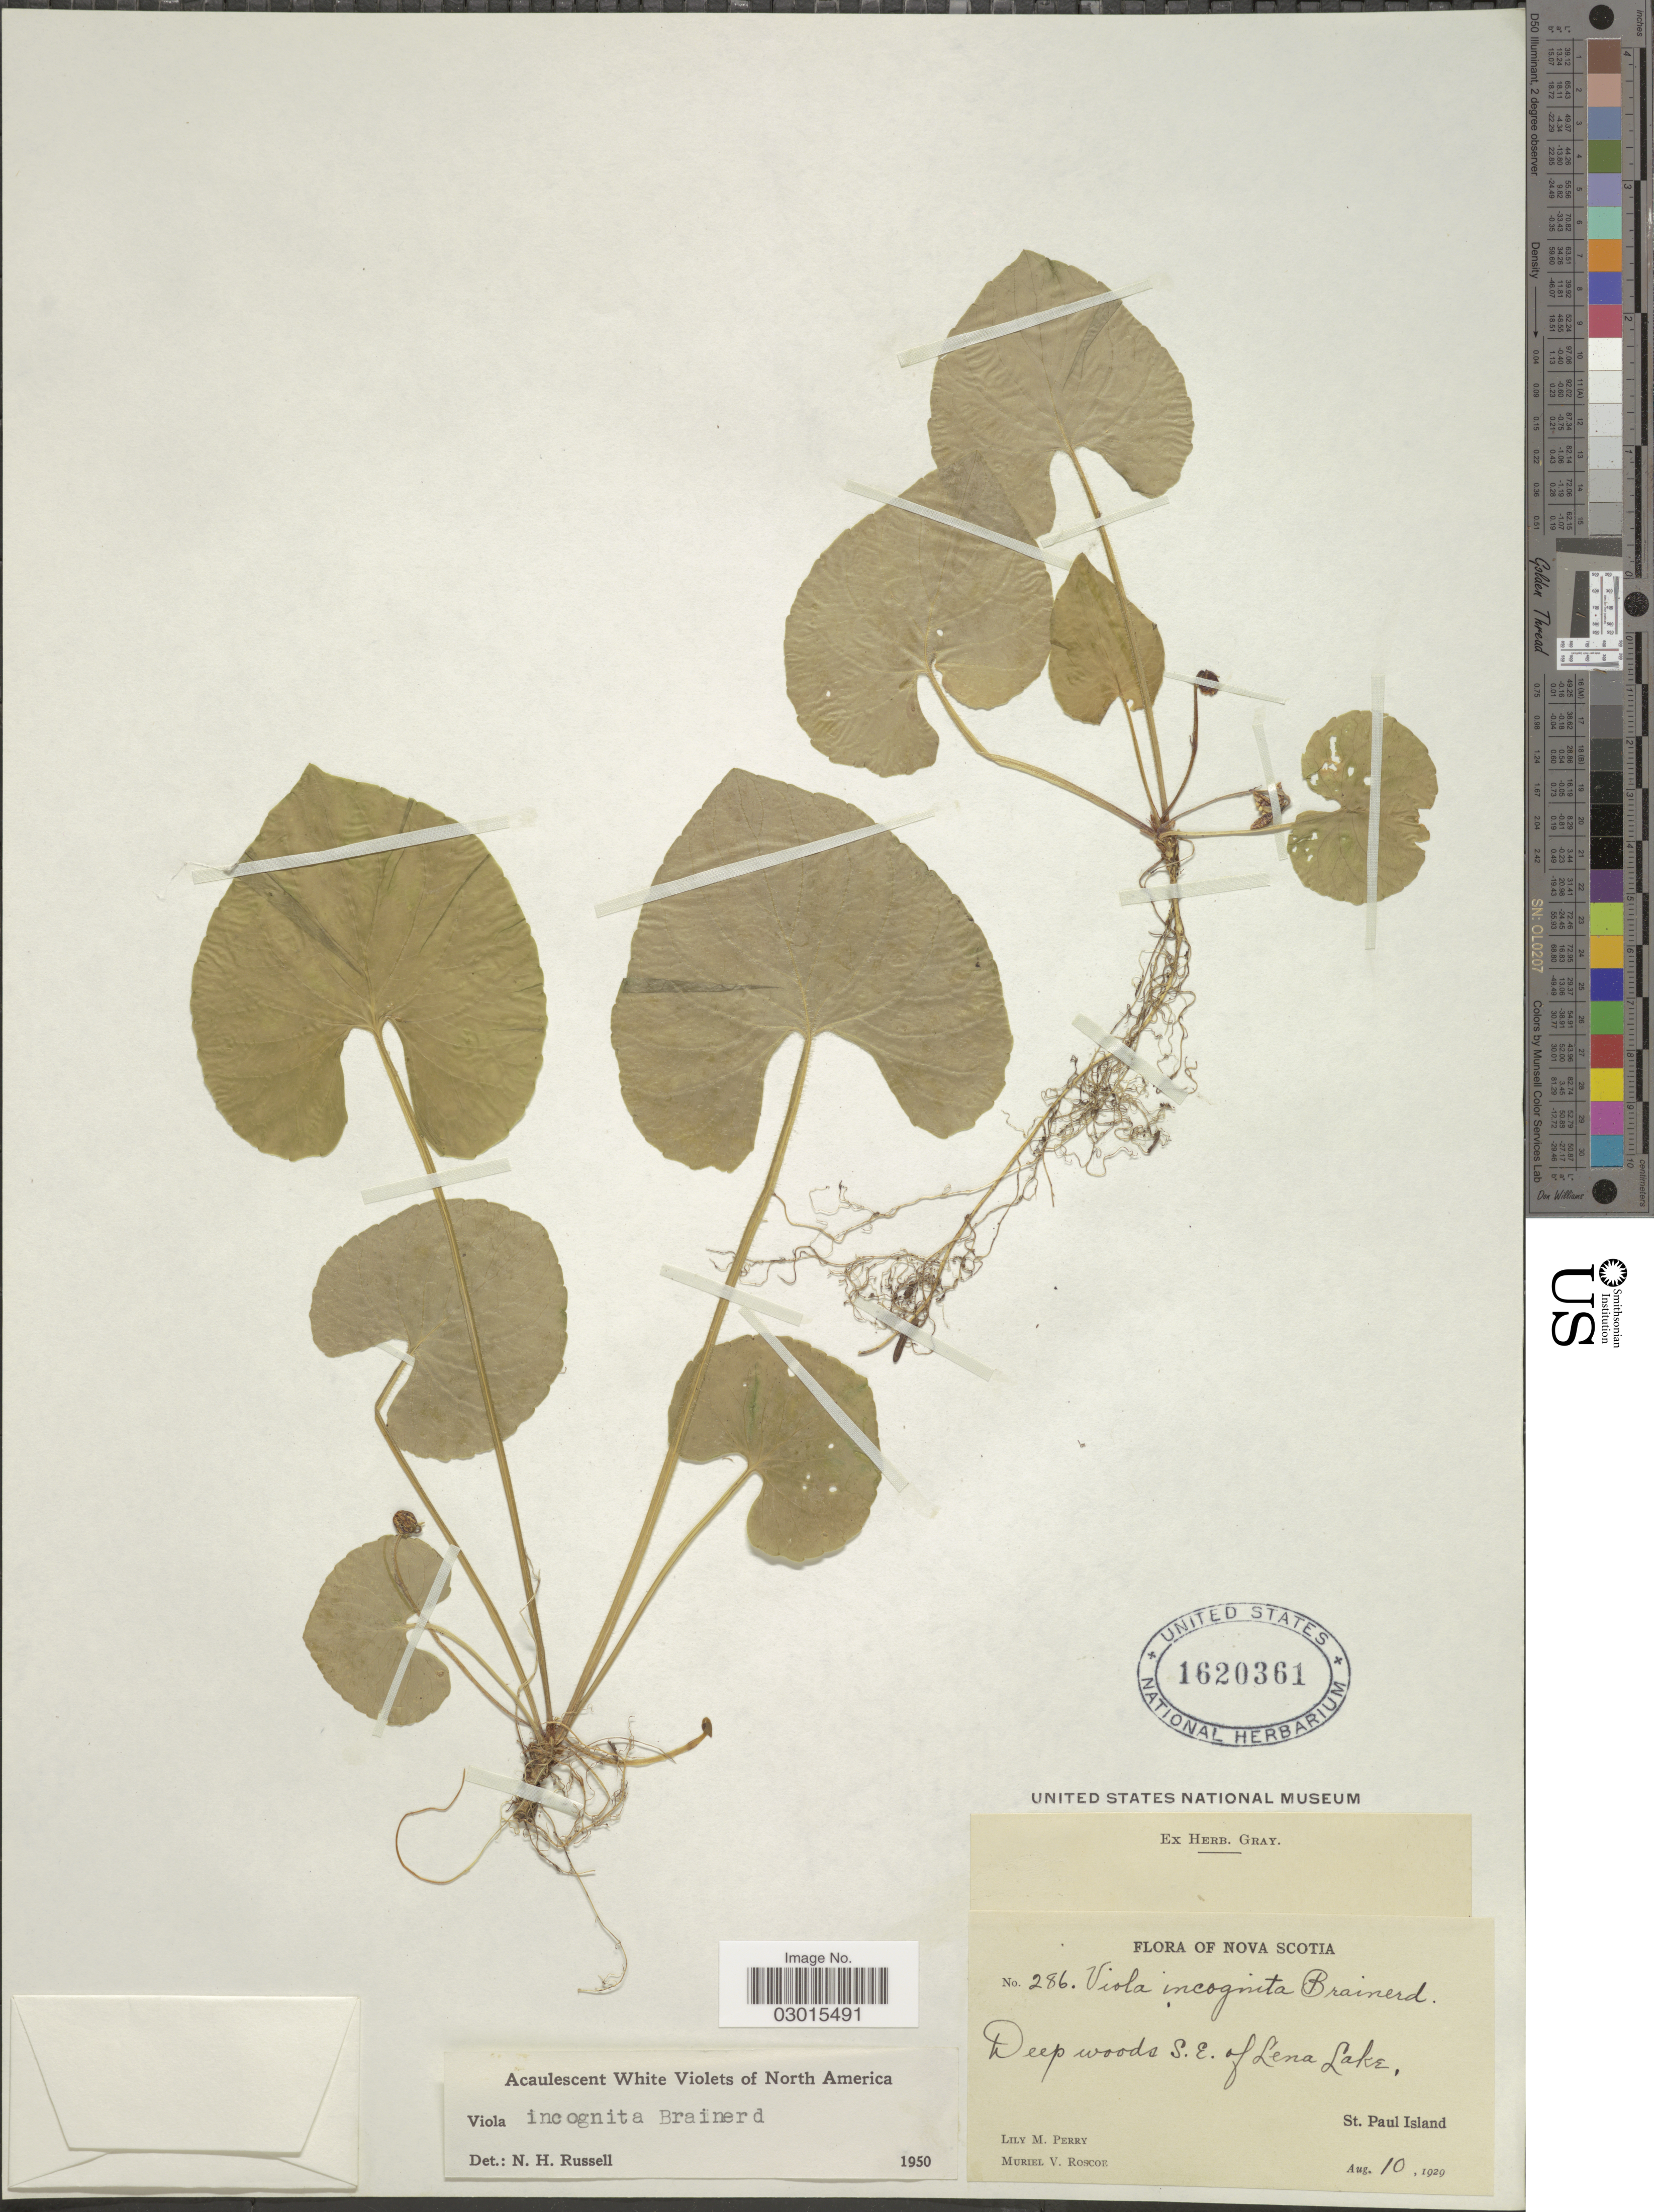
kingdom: Plantae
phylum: Tracheophyta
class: Magnoliopsida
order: Malpighiales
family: Violaceae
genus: Viola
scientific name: Viola incognita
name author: Brainerd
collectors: L. M. Perry & M. Roscoe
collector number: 286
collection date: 1929-08-10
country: Canada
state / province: Nova Scotia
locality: S.E. of Lena Lake, St. Paul Island.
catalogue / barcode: US 1620361